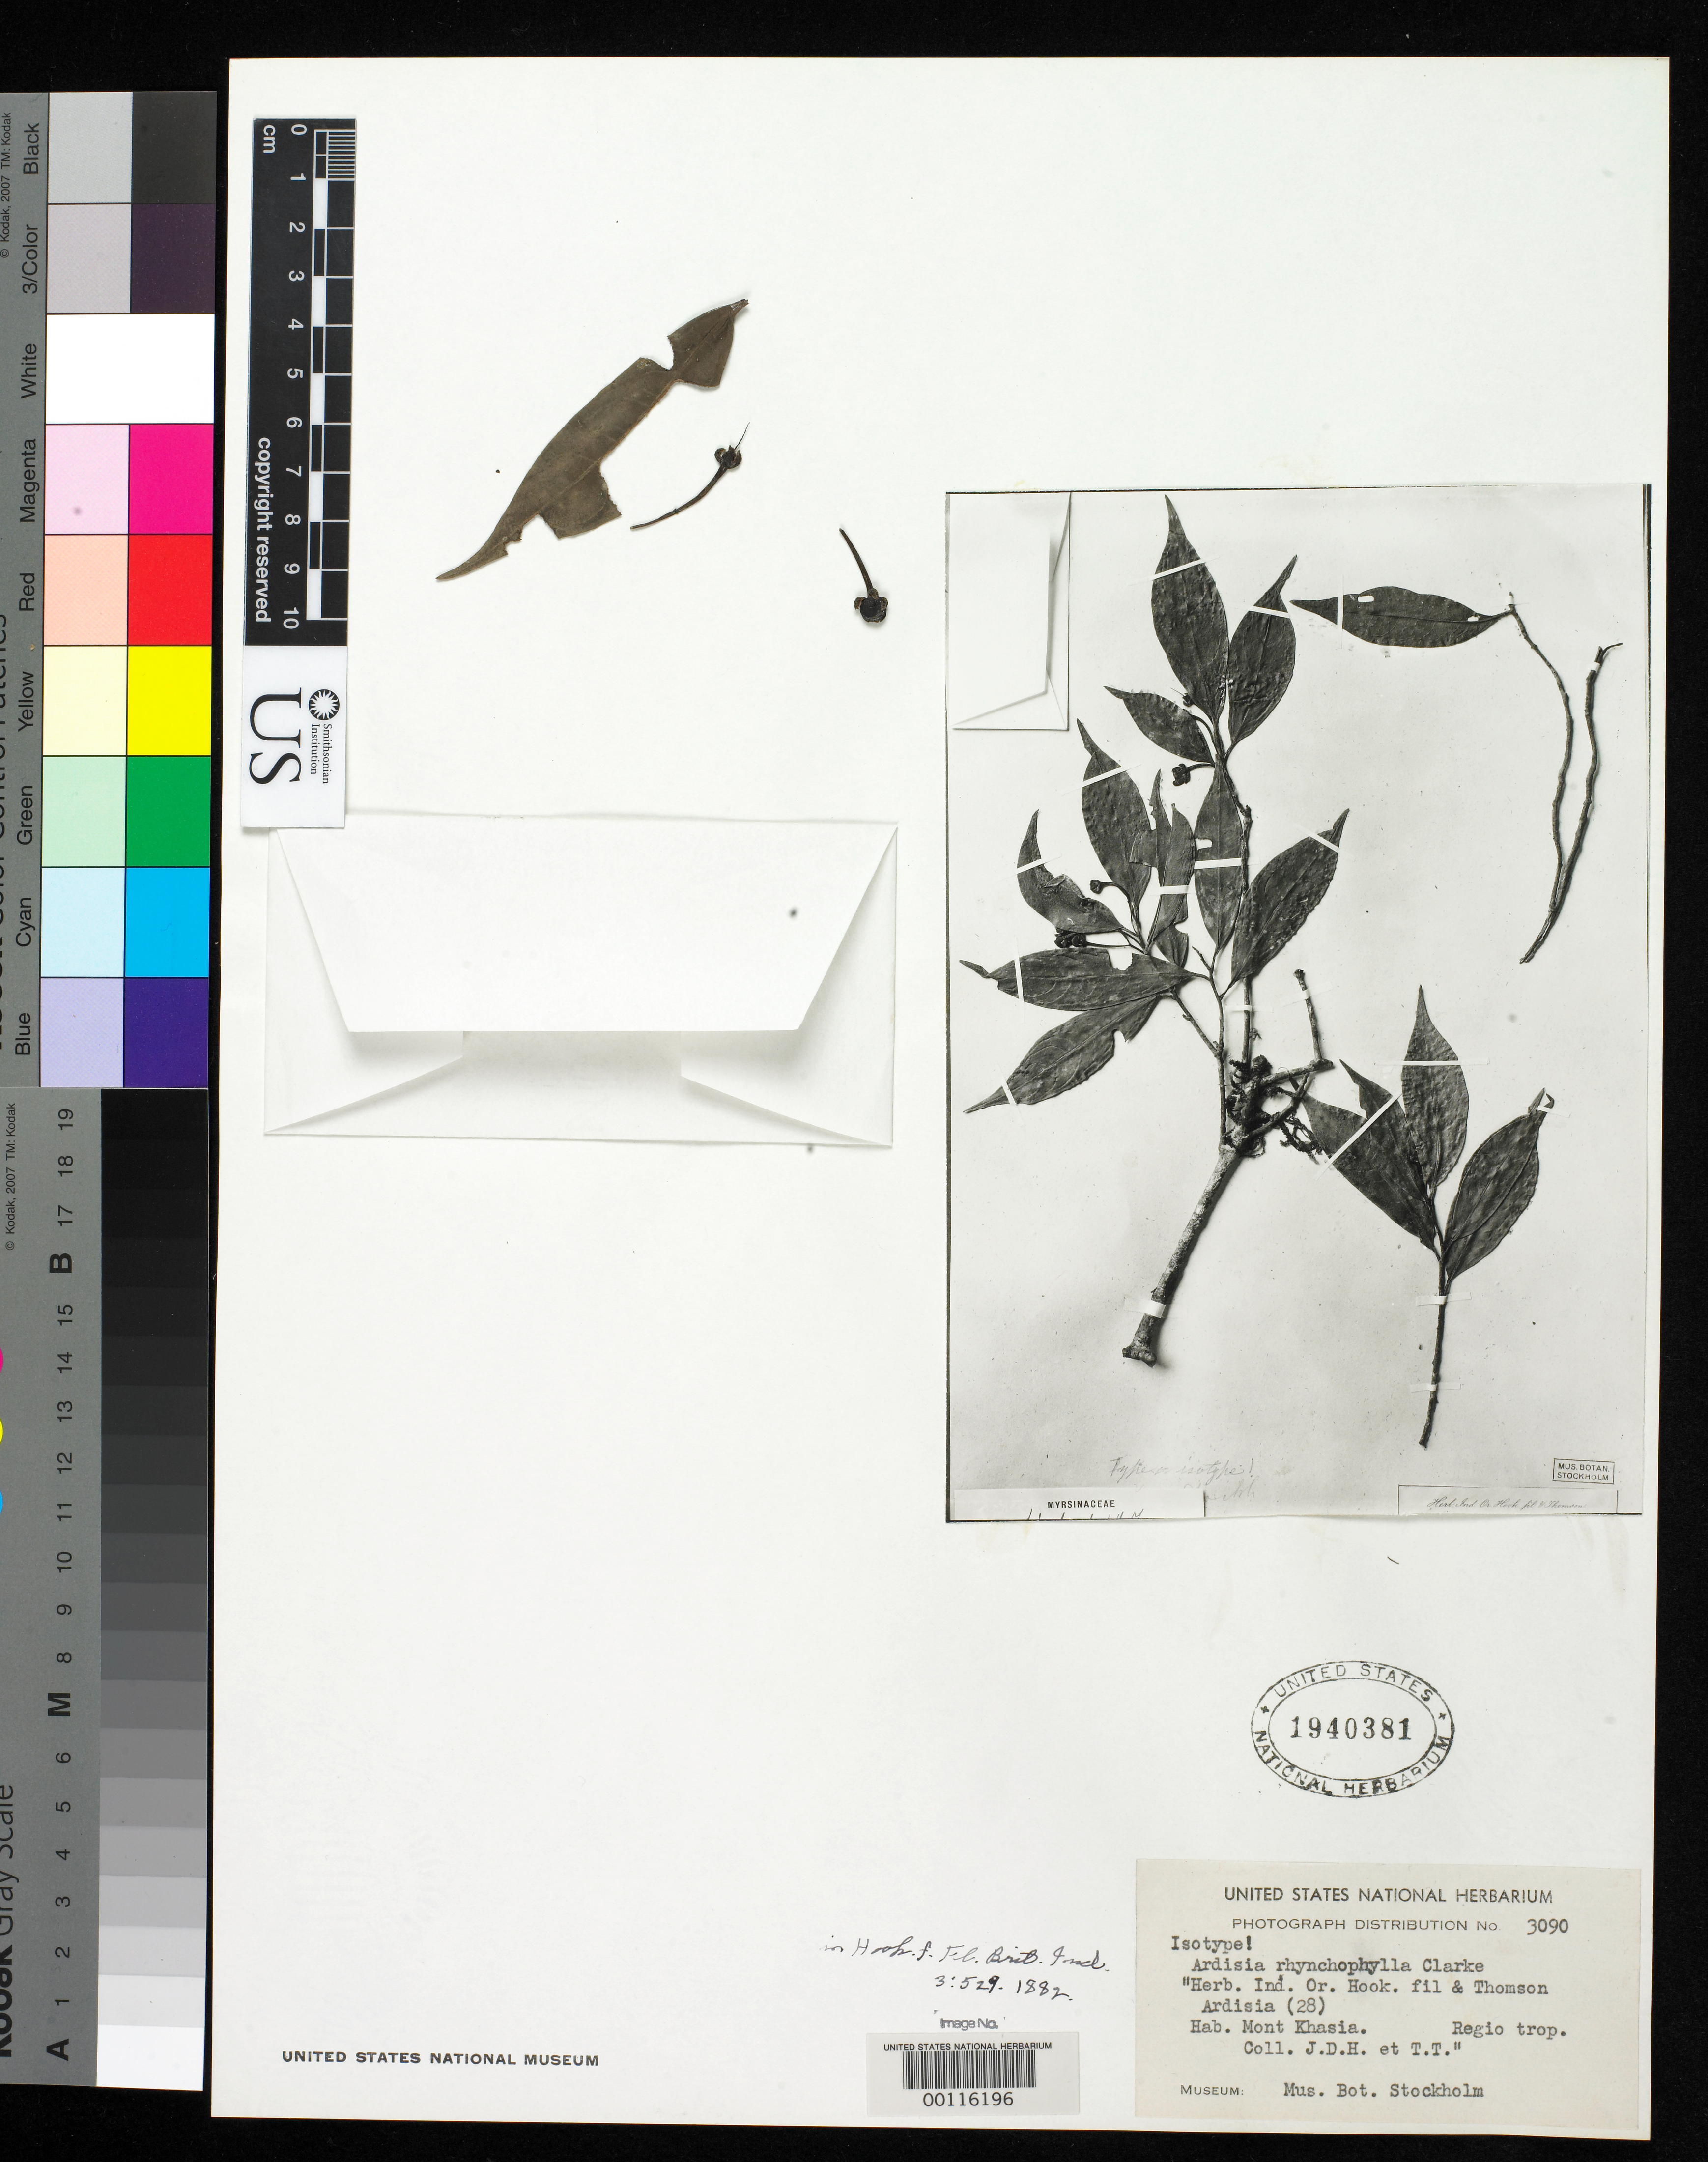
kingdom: Plantae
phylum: Tracheophyta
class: Magnoliopsida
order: Ericales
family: Primulaceae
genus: Ardisia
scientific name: Ardisia rhynchophylla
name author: C.B. Clarke in Hook. f.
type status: Type Material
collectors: J. D. Hooker & T. Thompson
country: India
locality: Himalayan Mountains, Khasia.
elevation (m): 3000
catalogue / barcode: US 1940381